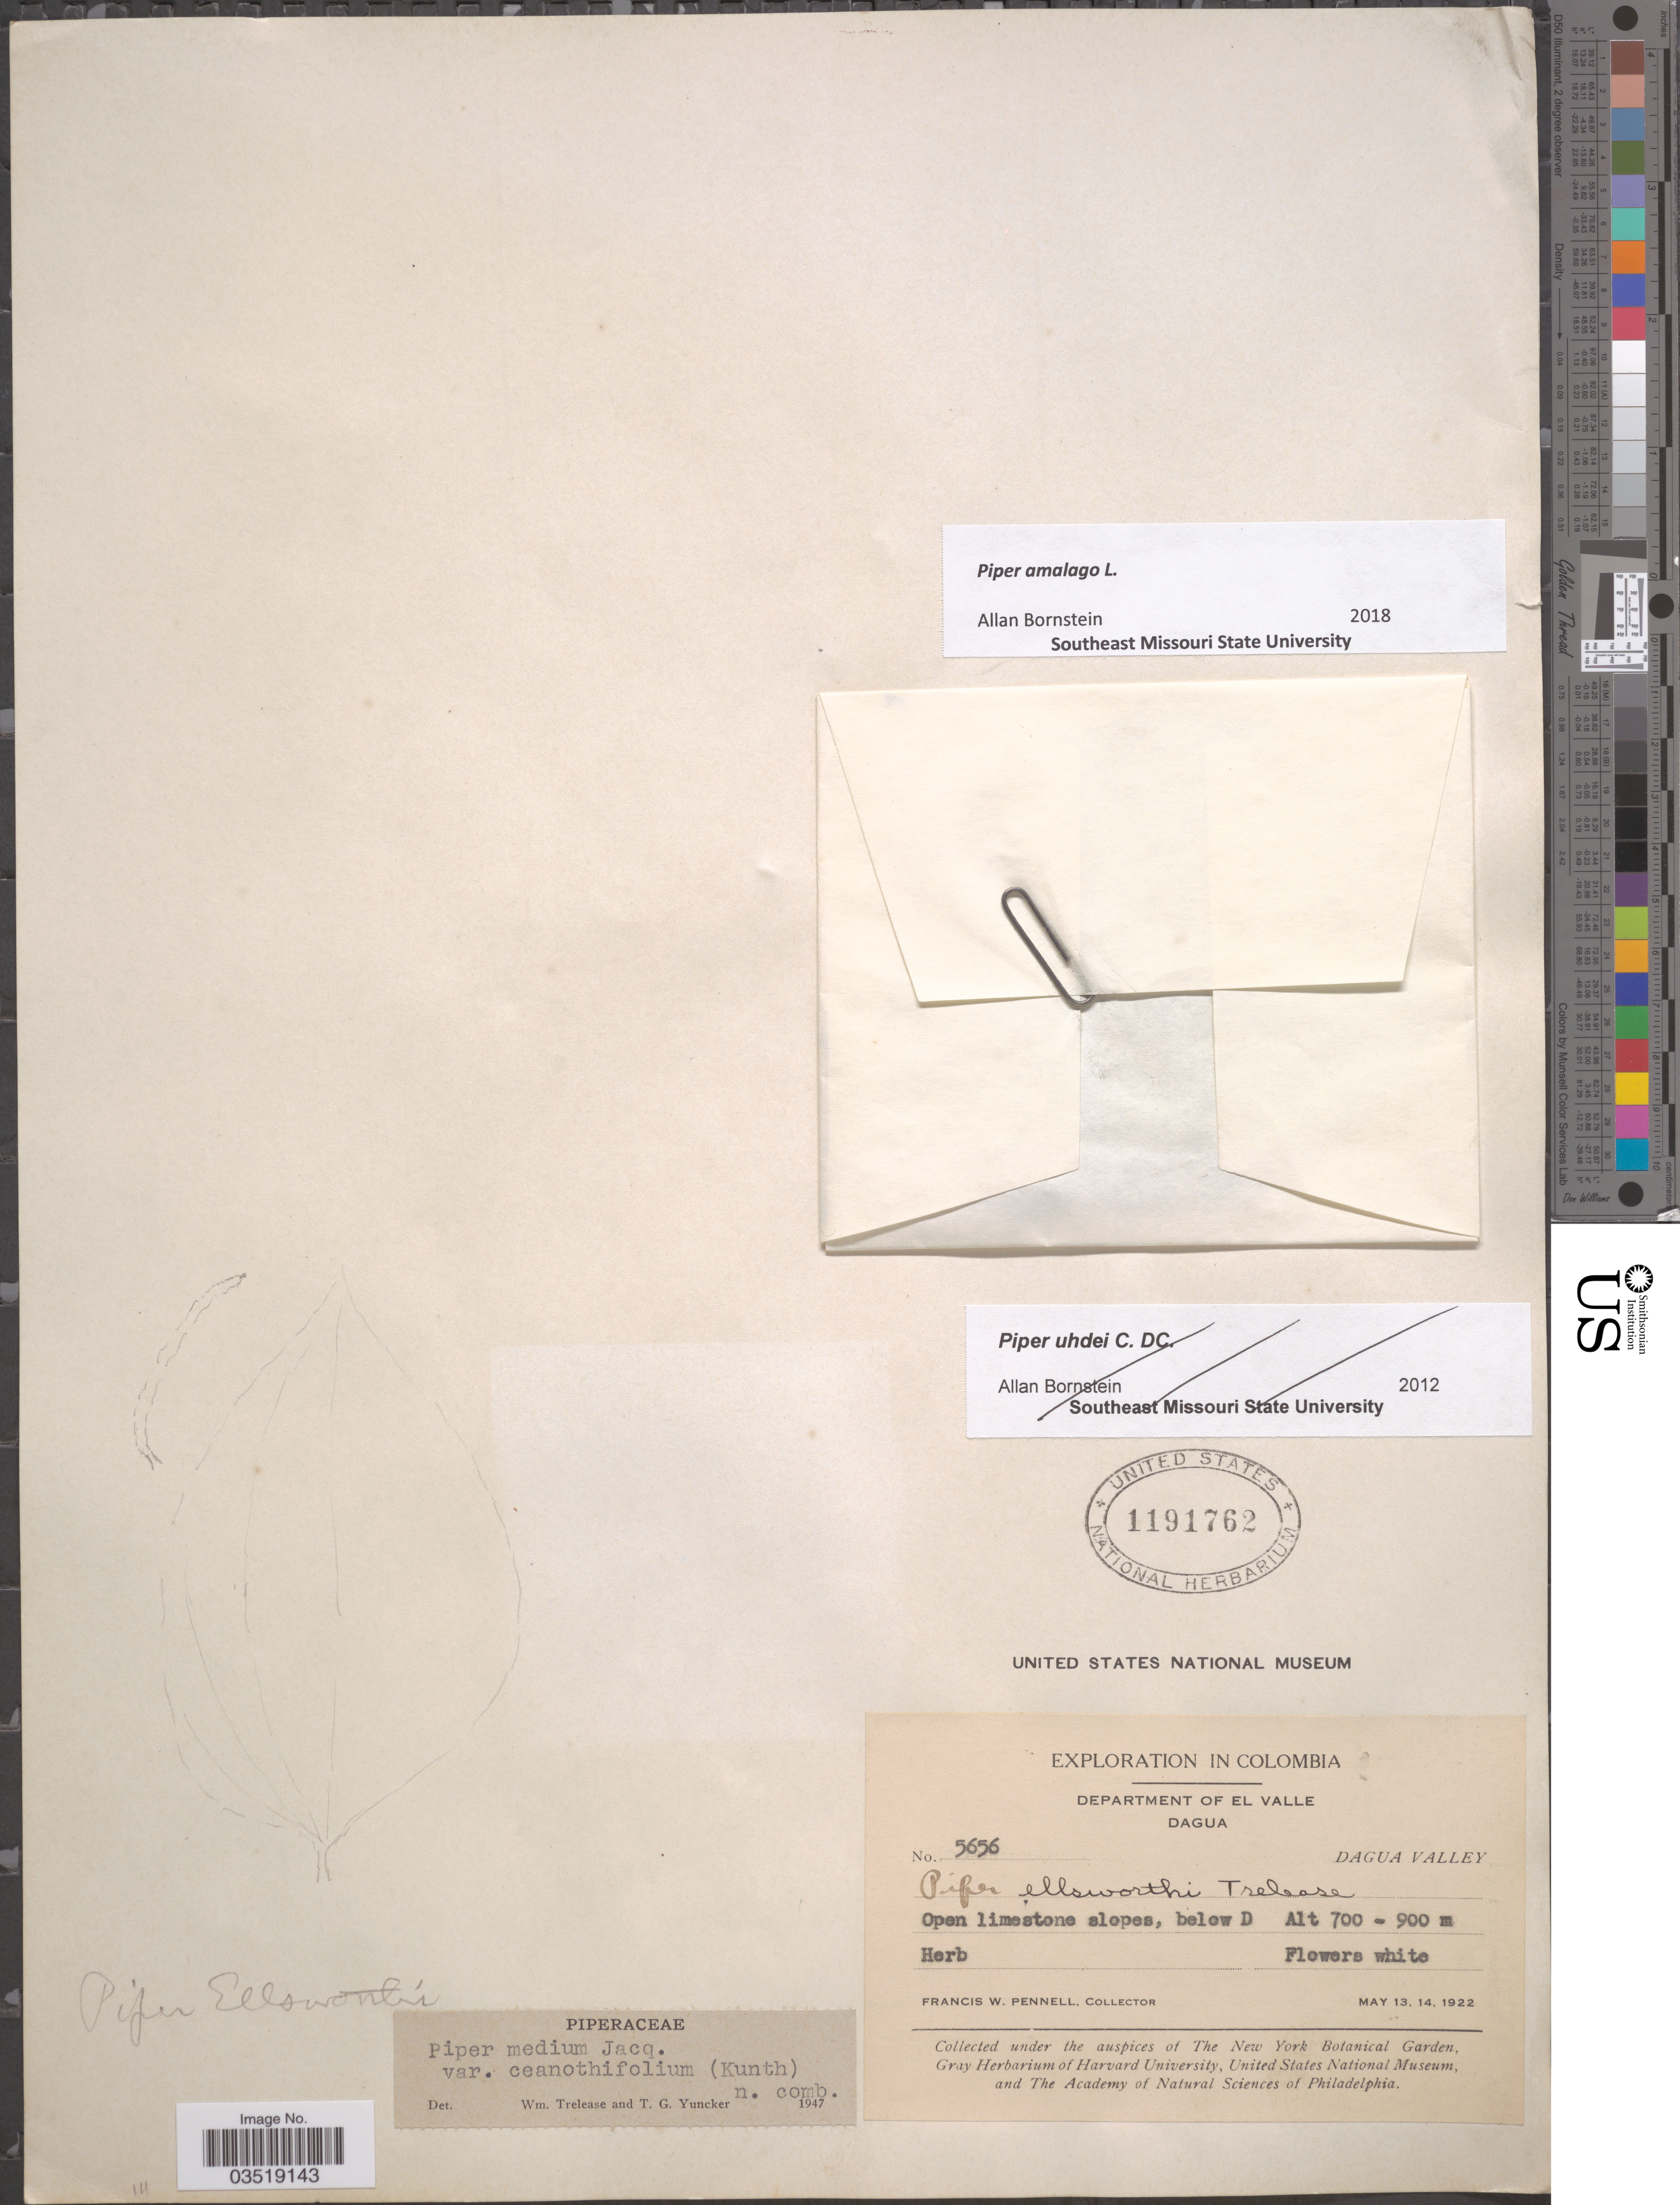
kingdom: Plantae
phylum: Tracheophyta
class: Magnoliopsida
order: Piperales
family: Piperaceae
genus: Piper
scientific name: Piper amalago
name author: L.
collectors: F. W. Pennell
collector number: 5656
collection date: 1922-05-13/1922-05-14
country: Colombia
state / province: Valle del Cauca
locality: Department of El Valle. Dagua. Dagua Valley.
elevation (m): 700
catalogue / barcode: US 1191762